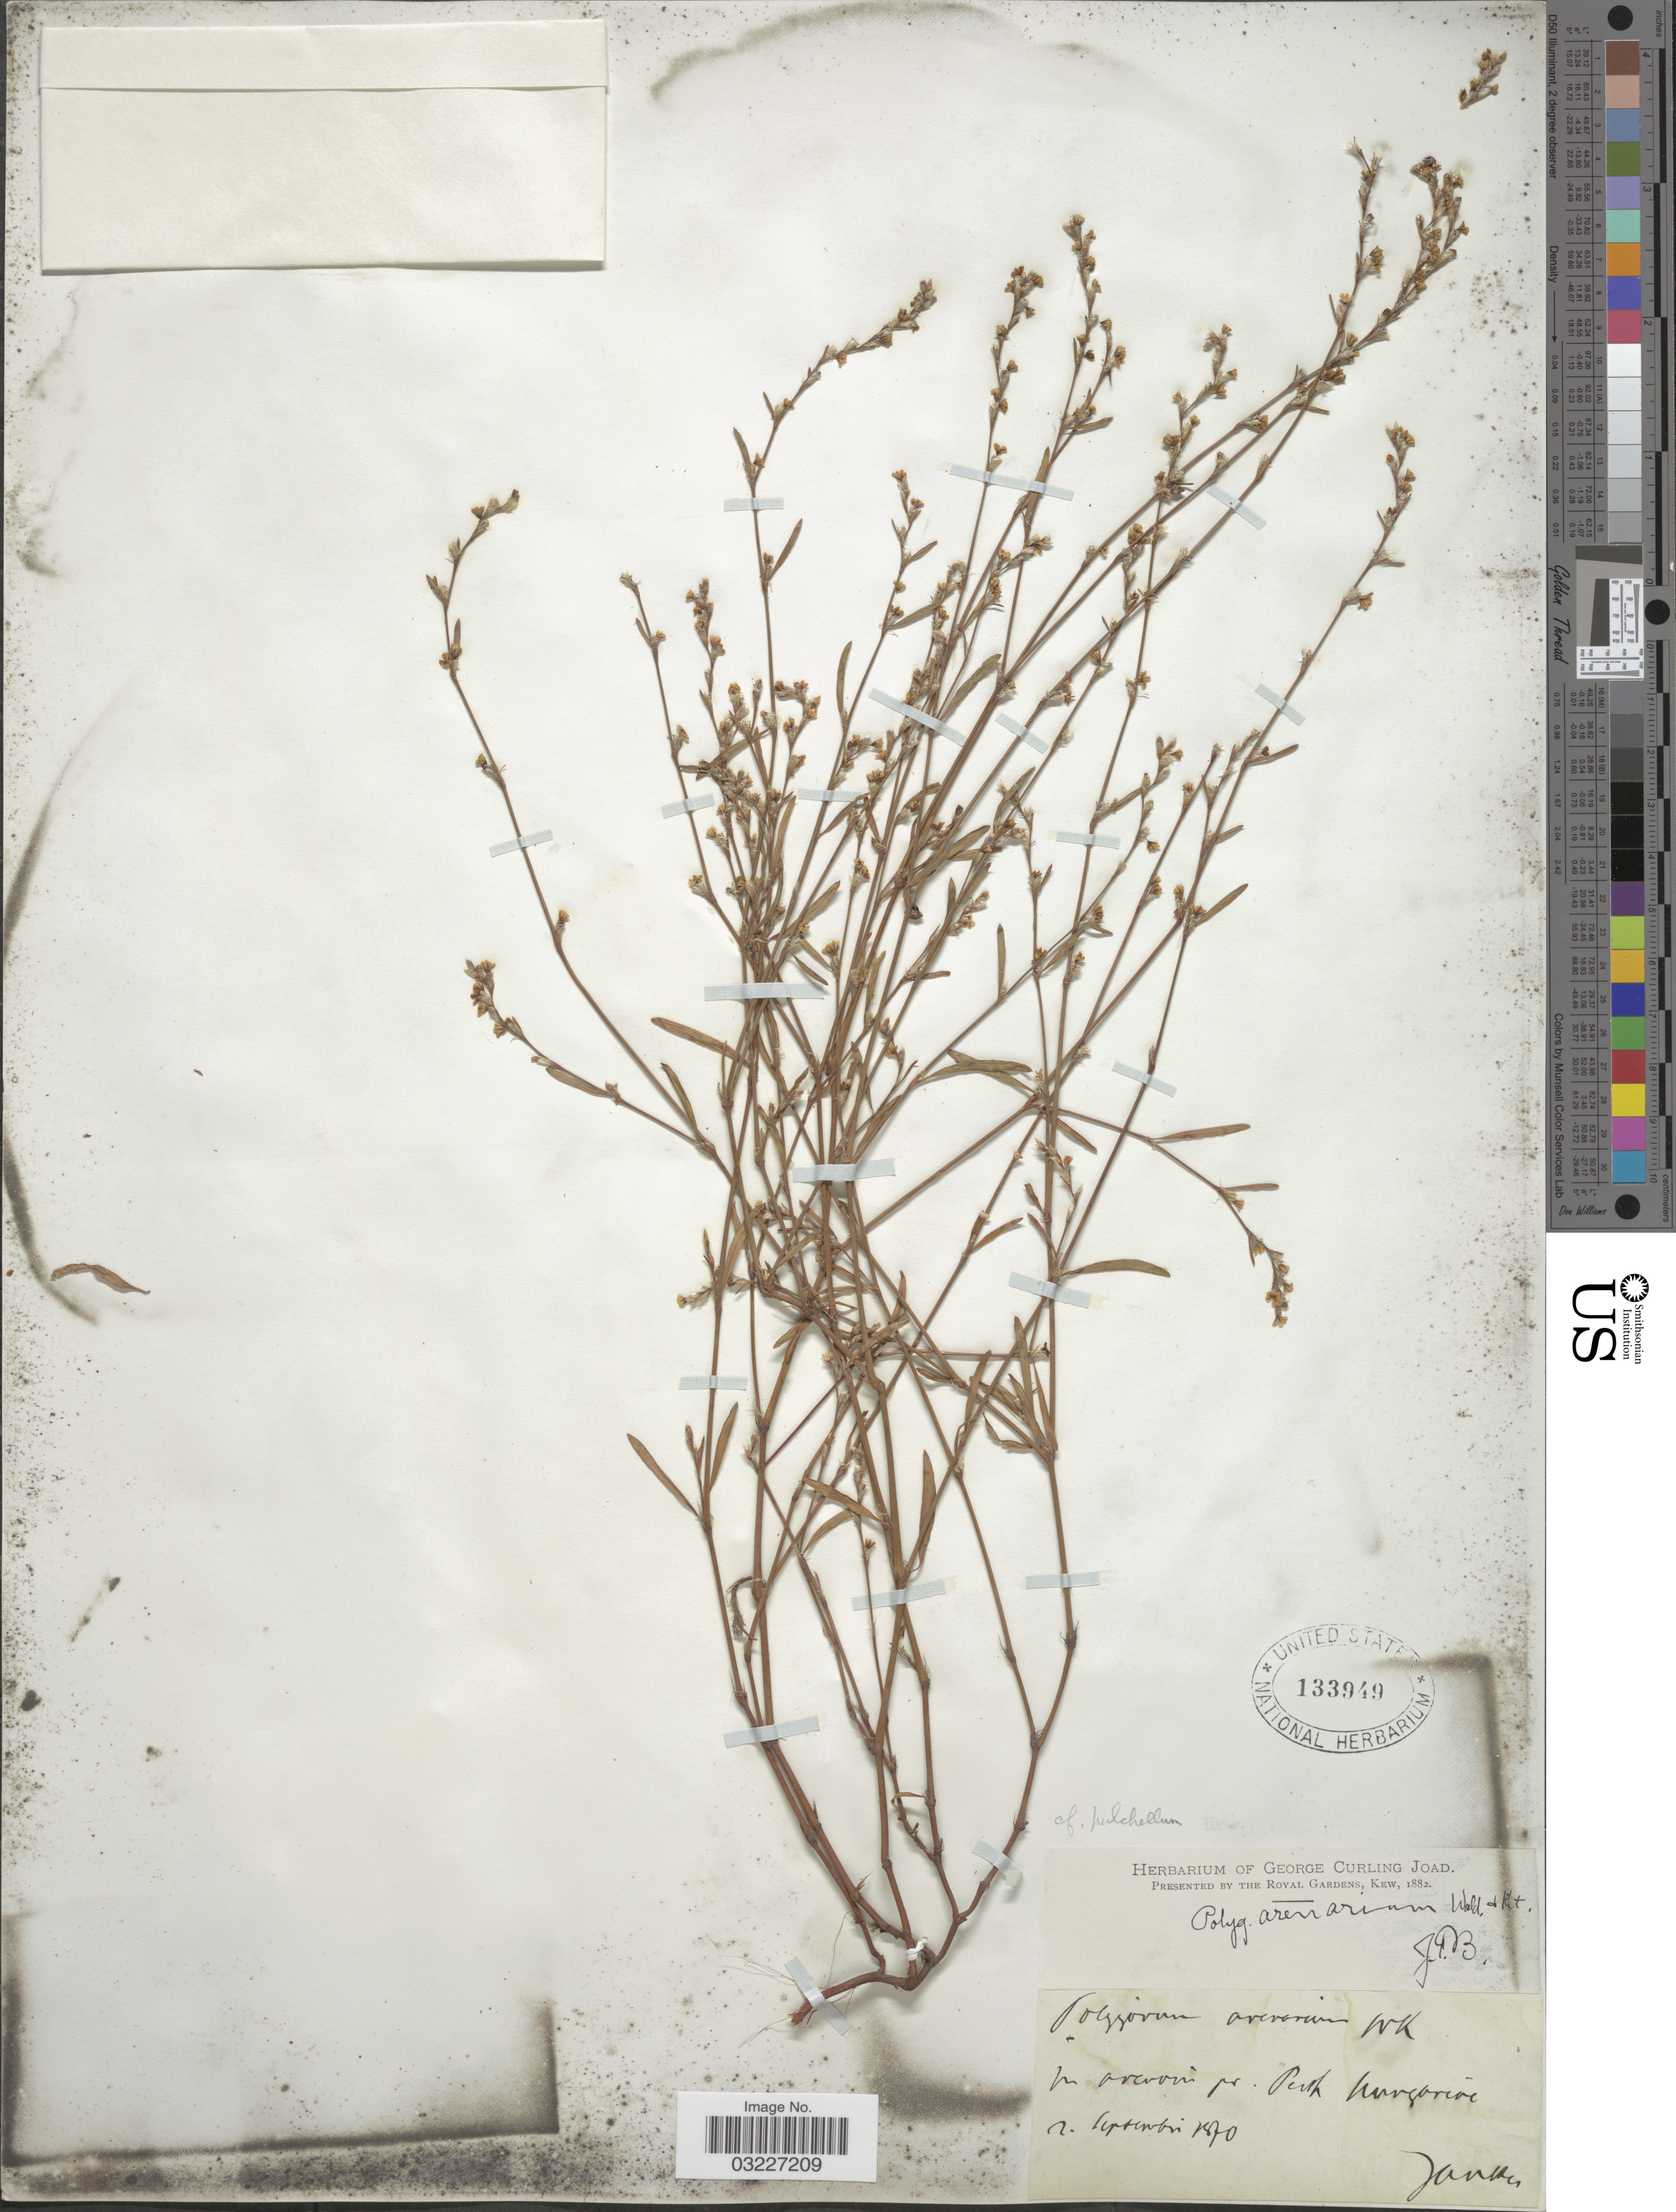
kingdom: Plantae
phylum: Tracheophyta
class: Magnoliopsida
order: Caryophyllales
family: Polygonaceae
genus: Polygonum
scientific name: Polygonum arenarium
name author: Waldst. & Kit.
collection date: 1870-09-02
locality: Pr. Perth hungariae. [interpreted]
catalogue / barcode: US 133949